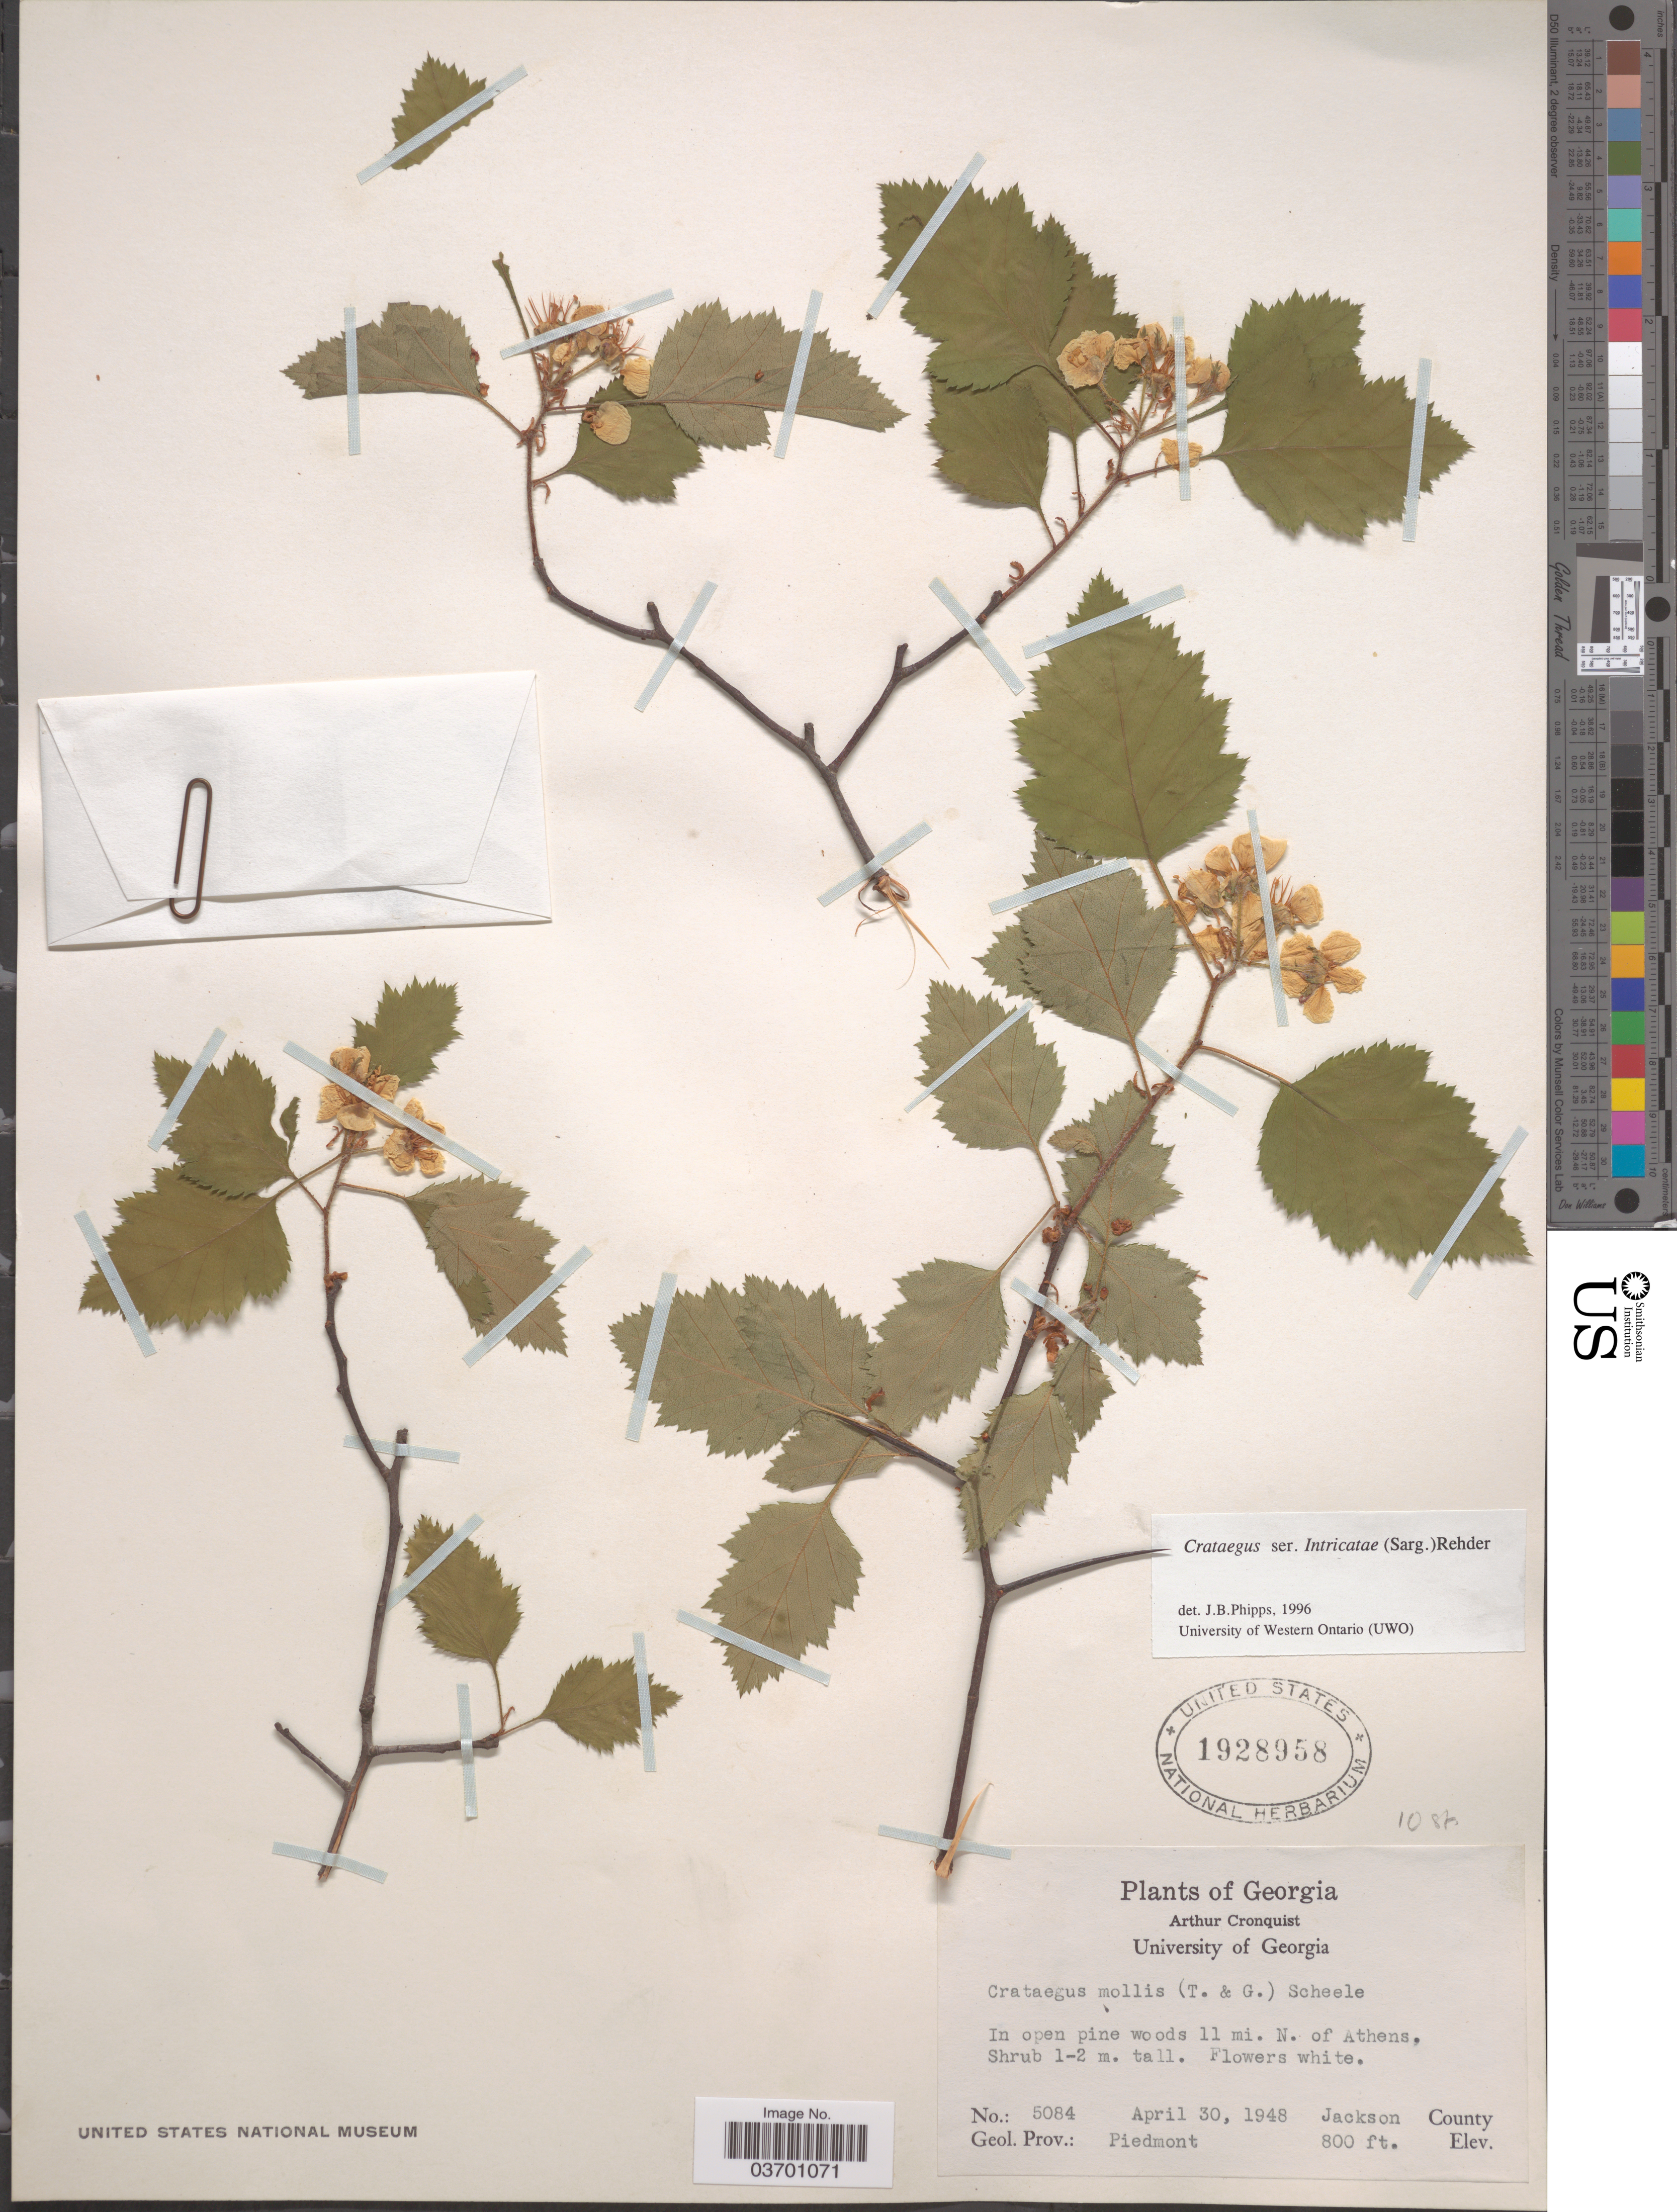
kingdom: Plantae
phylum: Tracheophyta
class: Magnoliopsida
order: Rosales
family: Rosaceae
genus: Crataegus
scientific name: Crataegus mollis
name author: (Torr. & A. Gray) Scheele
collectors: A. J. Cronquist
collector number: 5084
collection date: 1948-04-30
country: United States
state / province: Georgia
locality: In open pine woods 11 mi. N. of Athens. Jackson County. Geol. Prov.: Piedmont.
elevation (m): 244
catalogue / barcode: US 1928958